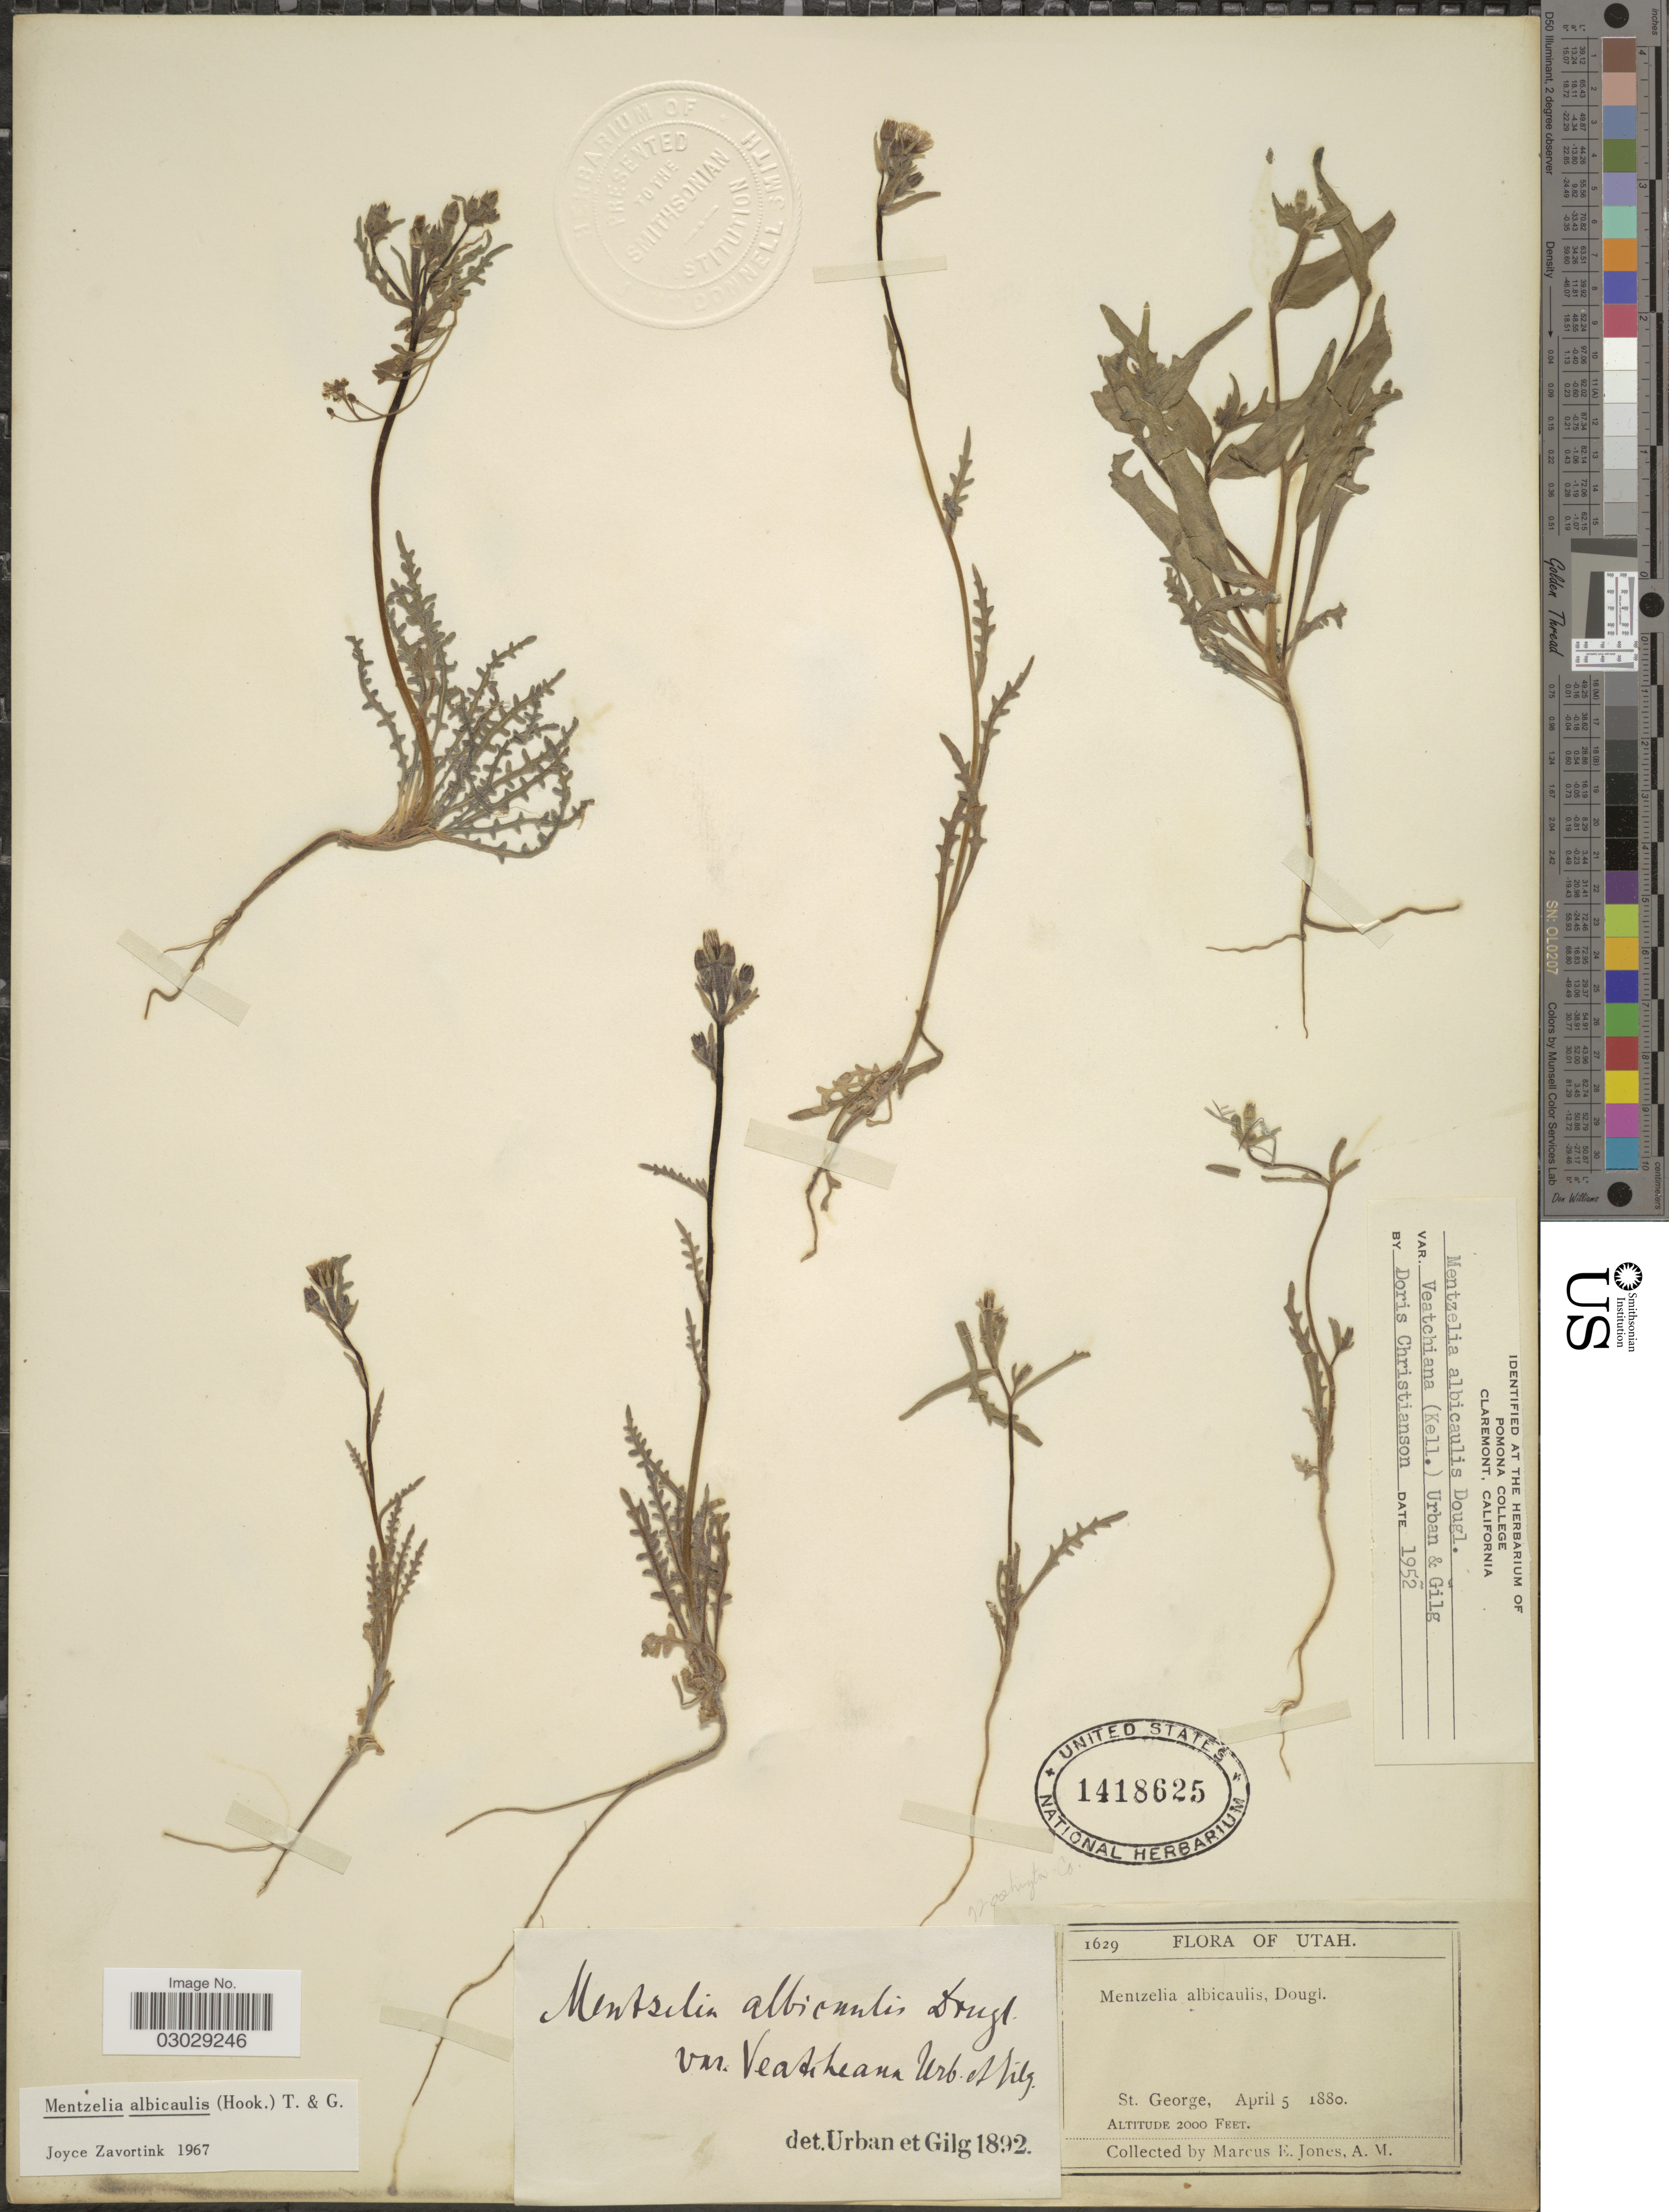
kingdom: Plantae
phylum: Tracheophyta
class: Magnoliopsida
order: Cornales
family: Loasaceae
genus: Mentzelia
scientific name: Mentzelia albicaulis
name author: (Douglas ex Hook.) Douglas ex Torr. & A. Gray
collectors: M. E. Jones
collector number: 1629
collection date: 1880-04-05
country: United States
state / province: Utah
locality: St. George.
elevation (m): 610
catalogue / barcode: US 1418625